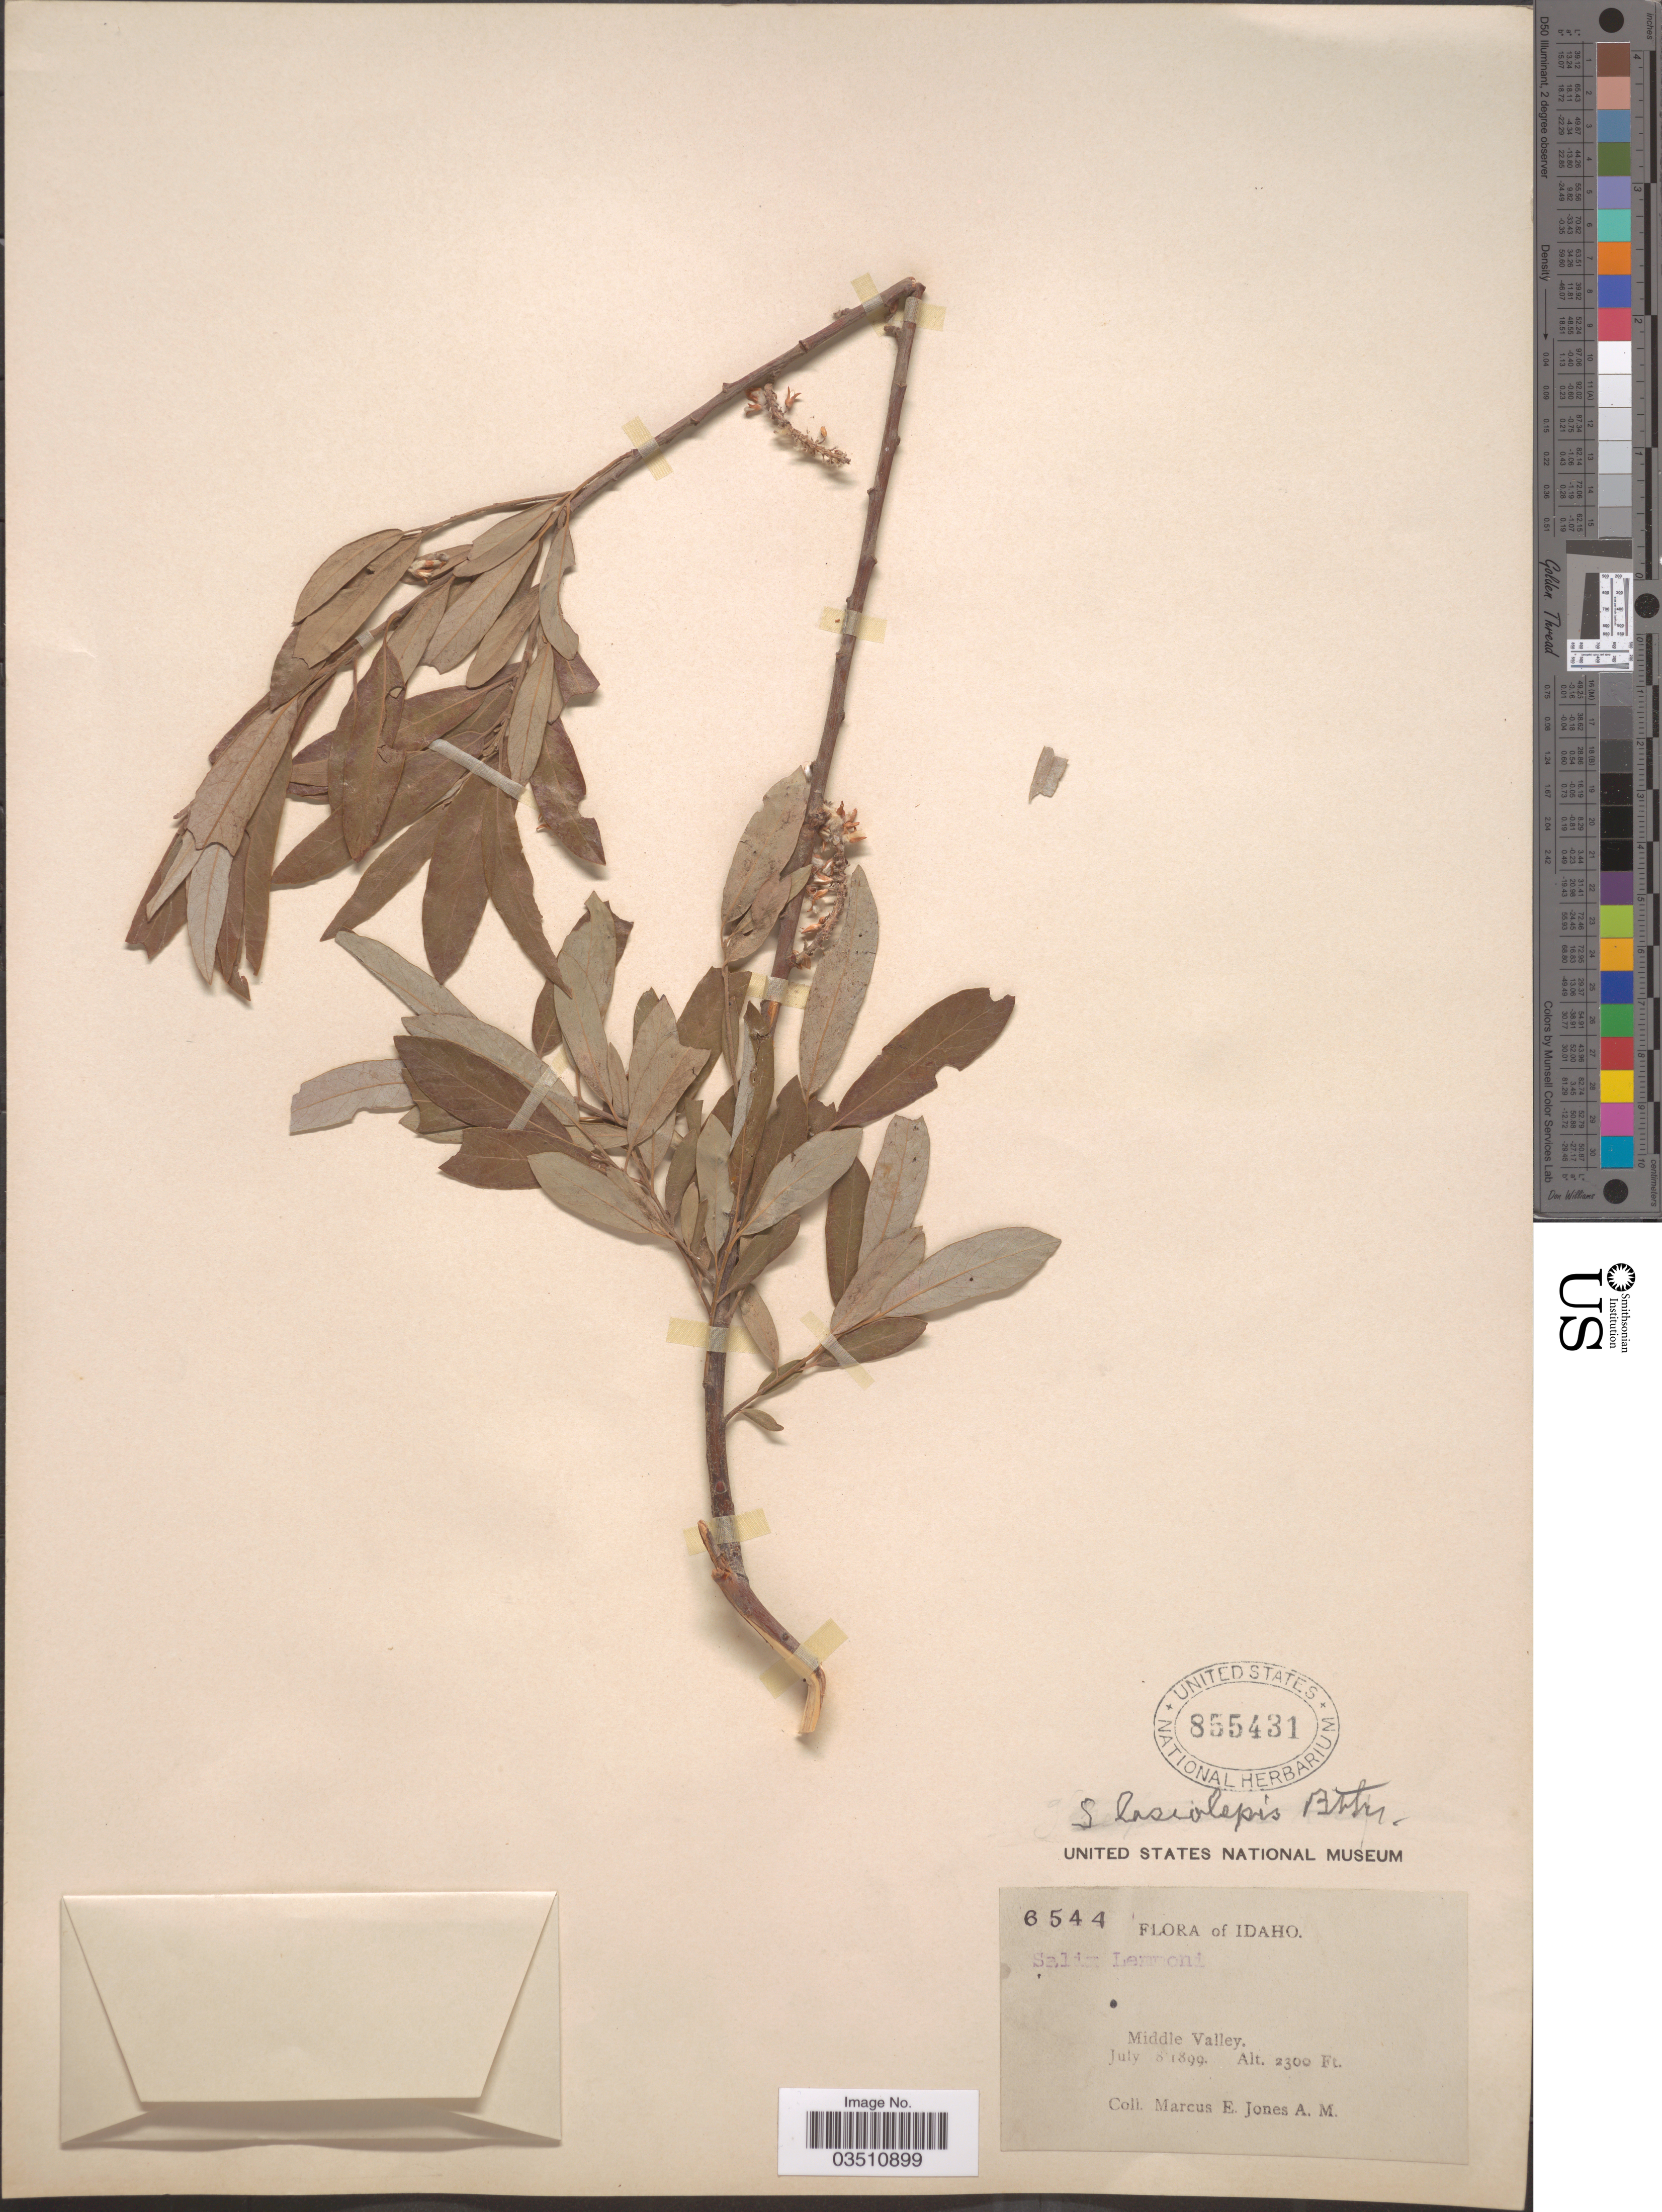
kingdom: Plantae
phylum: Tracheophyta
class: Magnoliopsida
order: Malpighiales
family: Salicaceae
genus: Salix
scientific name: Salix lasiolepis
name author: Benth.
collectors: M. E. Jones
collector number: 6544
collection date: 1899-07-08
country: United States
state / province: Idaho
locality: Middle Valley.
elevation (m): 701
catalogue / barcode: US 855431